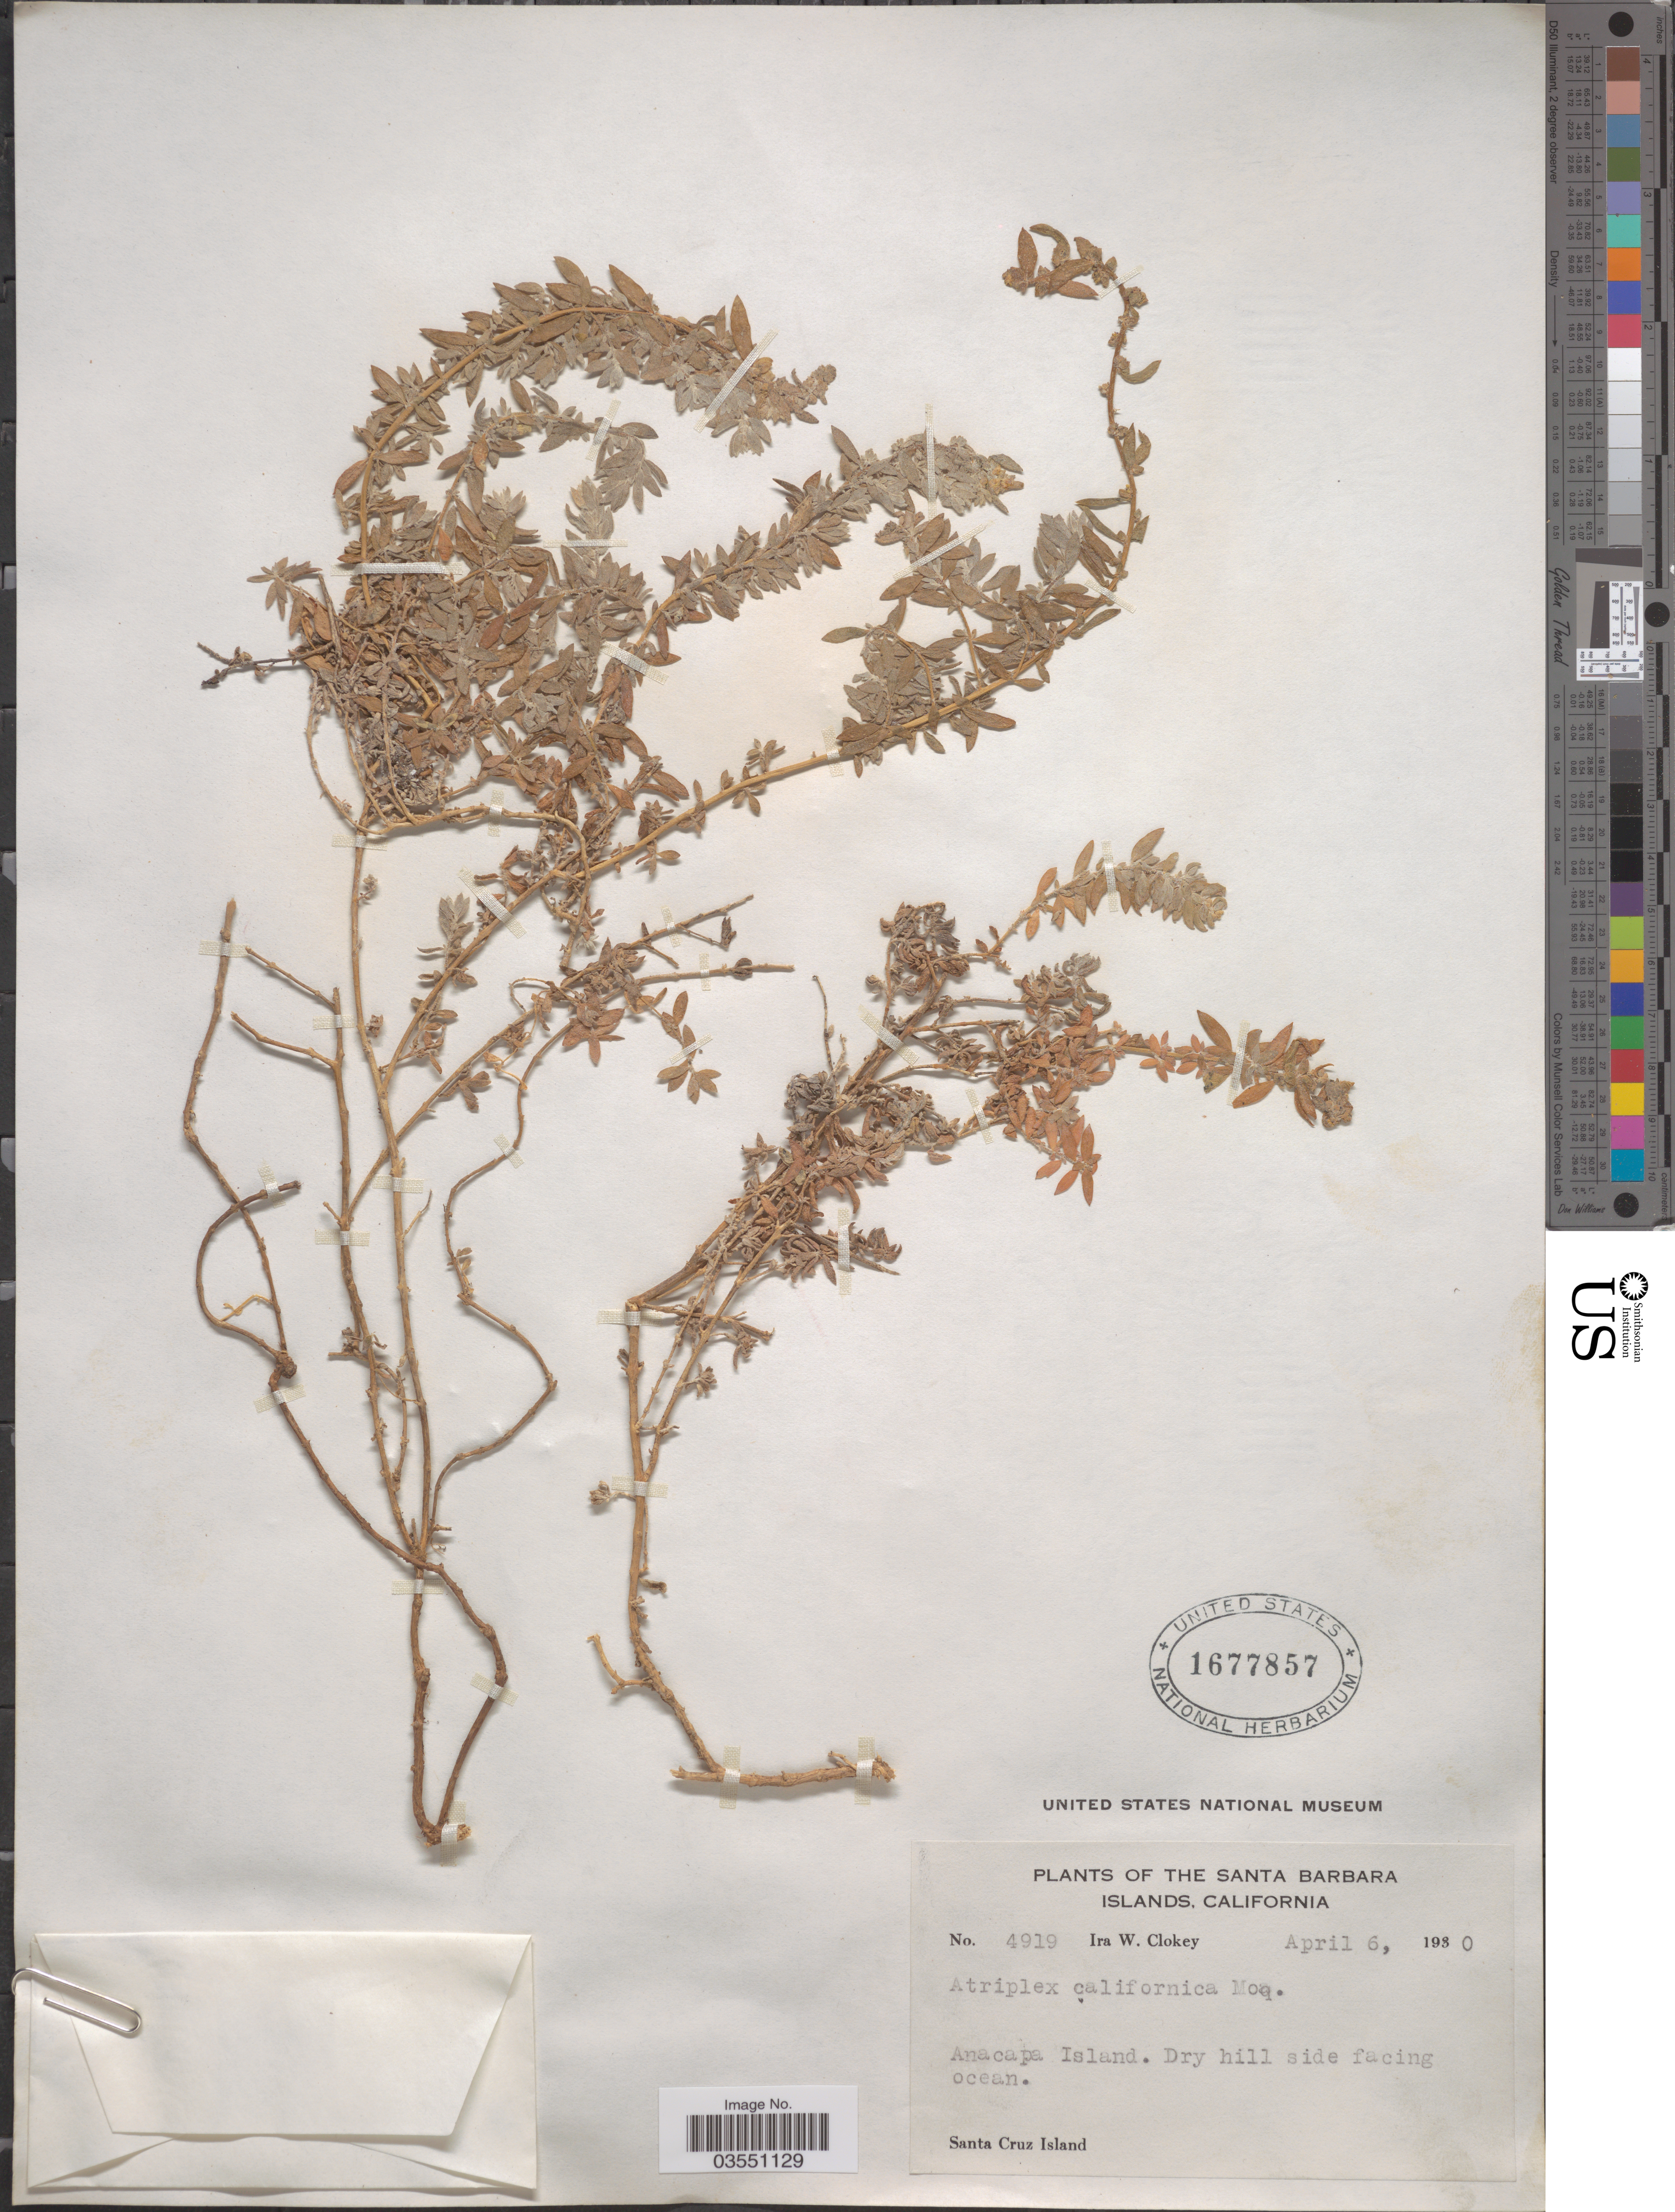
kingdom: Plantae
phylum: Tracheophyta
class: Magnoliopsida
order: Caryophyllales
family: Amaranthaceae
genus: Extriplex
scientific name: Extriplex californica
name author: (Moq.) E.H. Zacharias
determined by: Strong, Mark T., (BOT), Smithsonian Institution - National Museum of Natural History (UNITED STATES)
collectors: I. W. Clokey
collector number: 4919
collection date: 1930-04-06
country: United States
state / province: California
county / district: Santa Barbara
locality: The Santa Barbara Islands. Anacapa Island. Santa Cruz Island.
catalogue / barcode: US 1677857